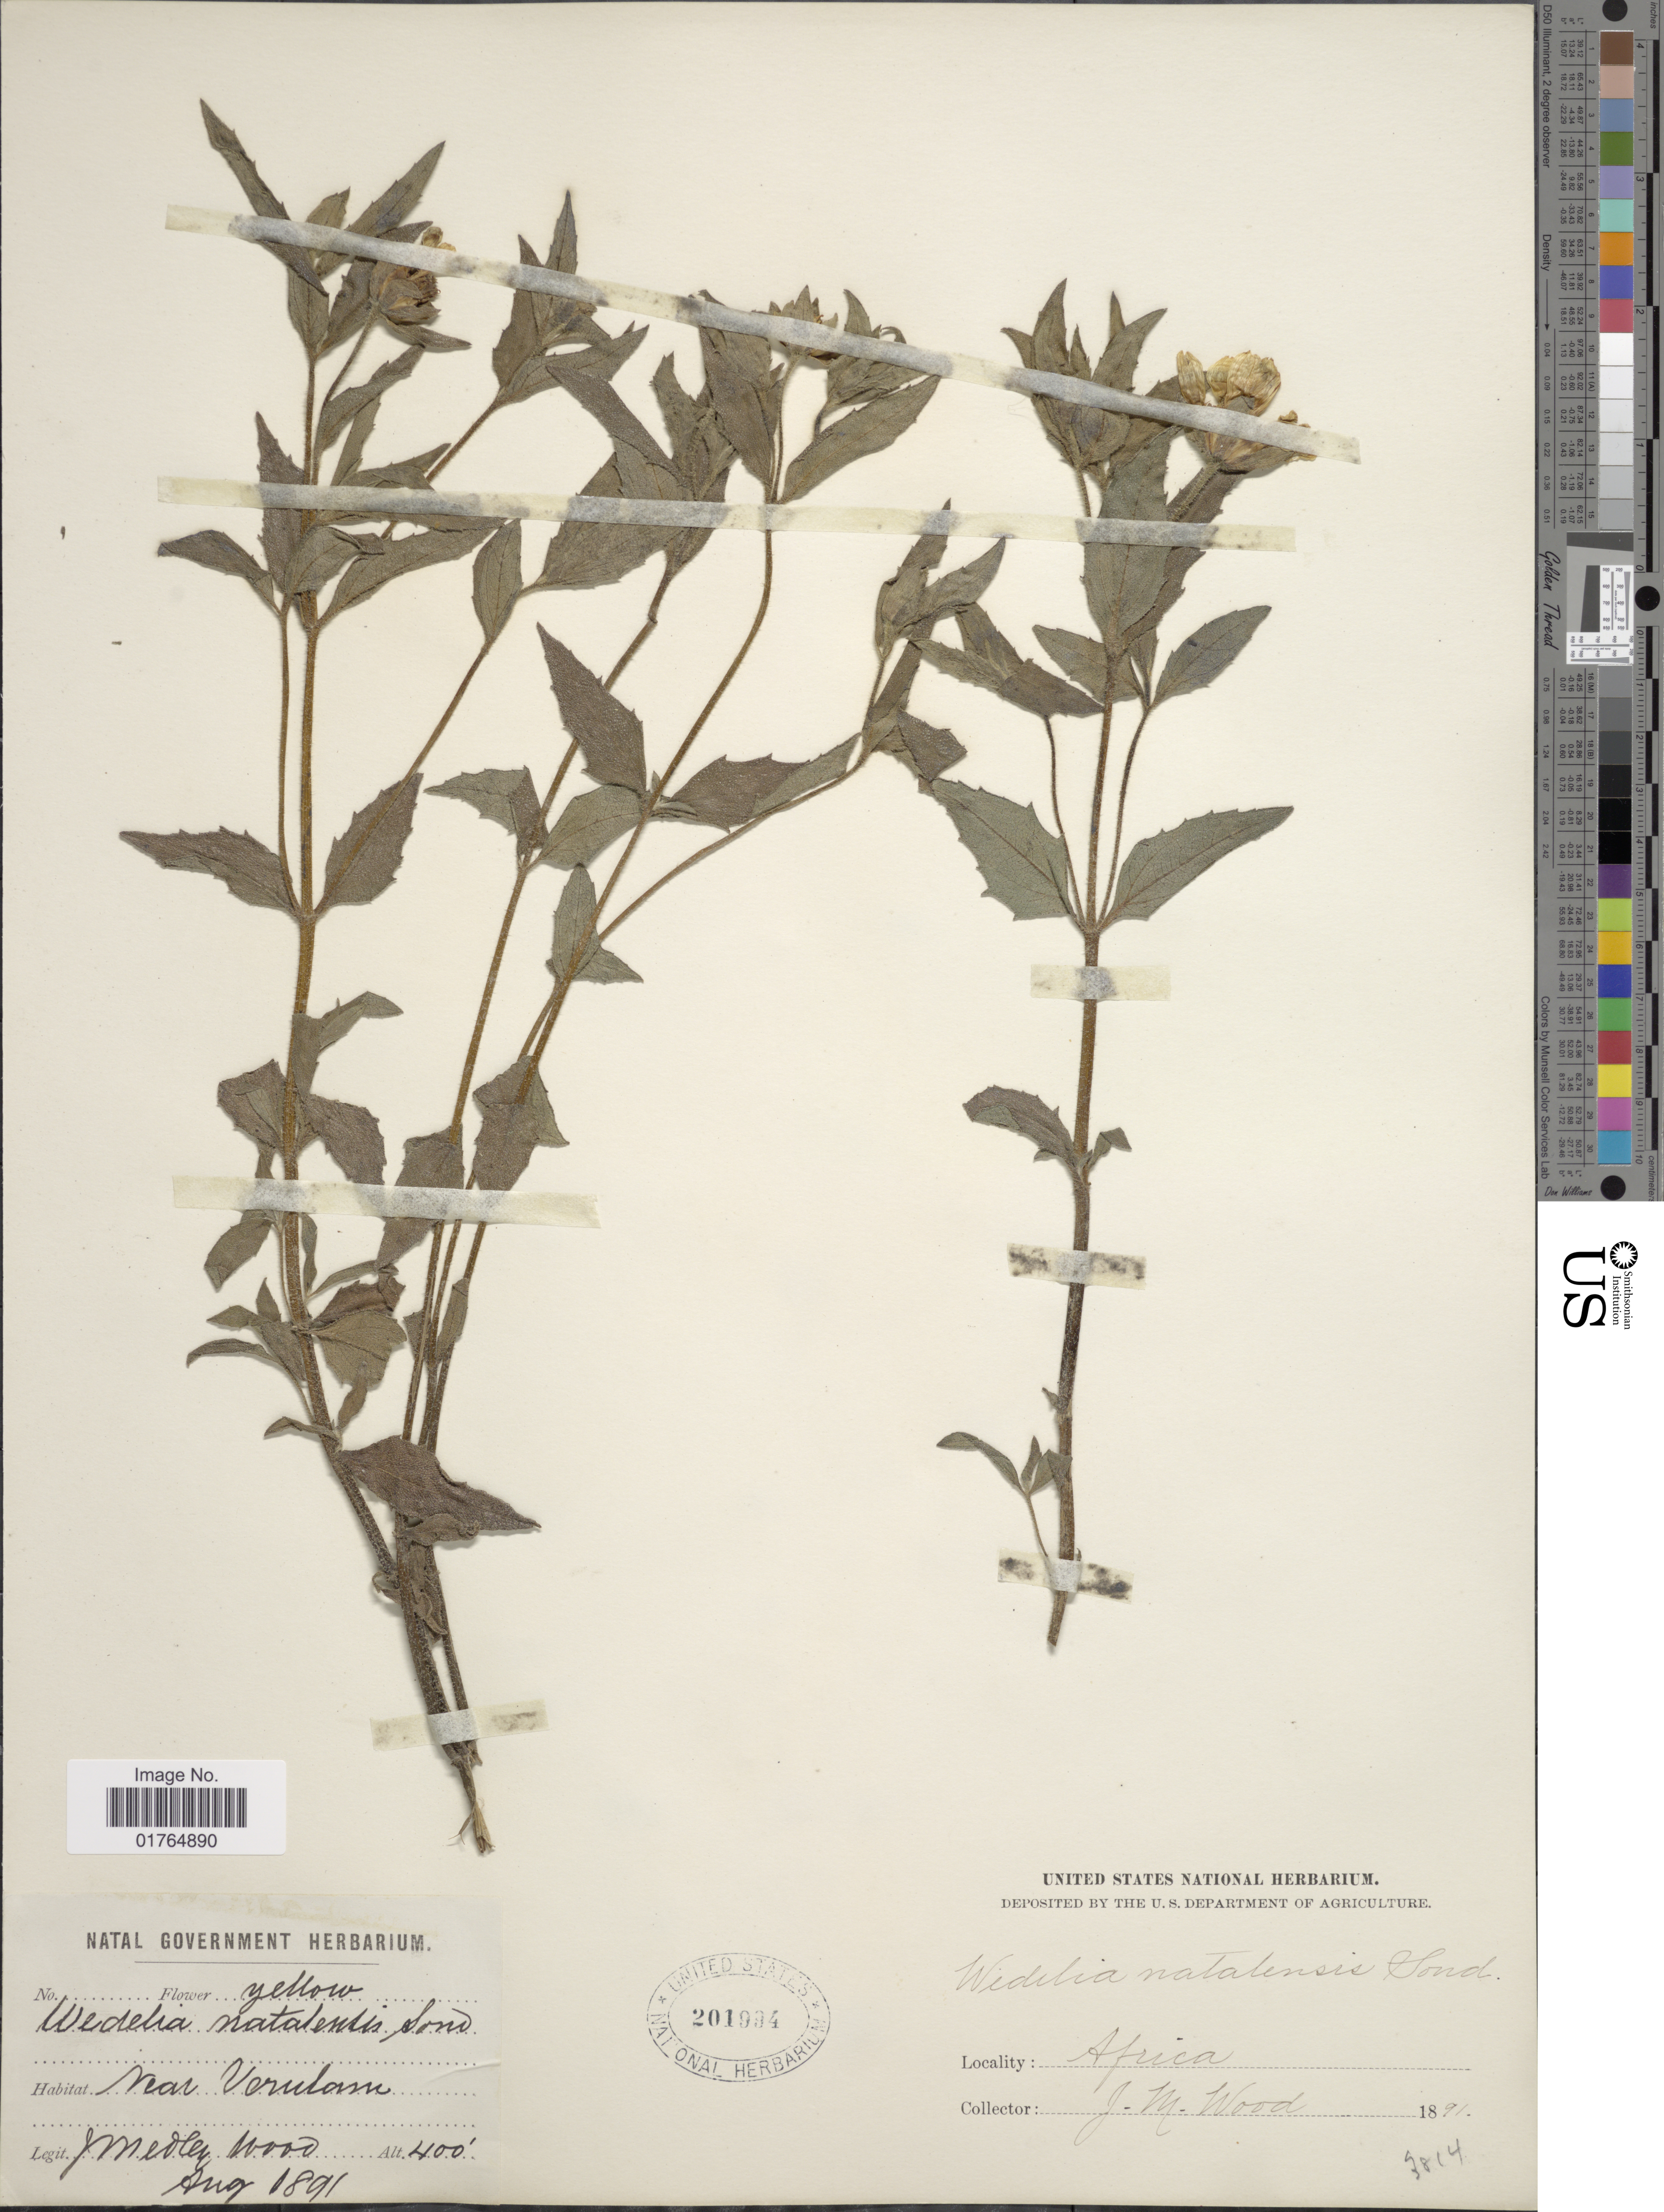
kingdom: Plantae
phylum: Tracheophyta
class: Magnoliopsida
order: Asterales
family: Asteraceae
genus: Wedelia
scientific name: Wedelia natalensis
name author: Sond.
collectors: J. Medley Wood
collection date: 1891-08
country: South Africa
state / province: KwaZulu-Natal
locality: Near Verulam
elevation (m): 122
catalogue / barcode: US 201994